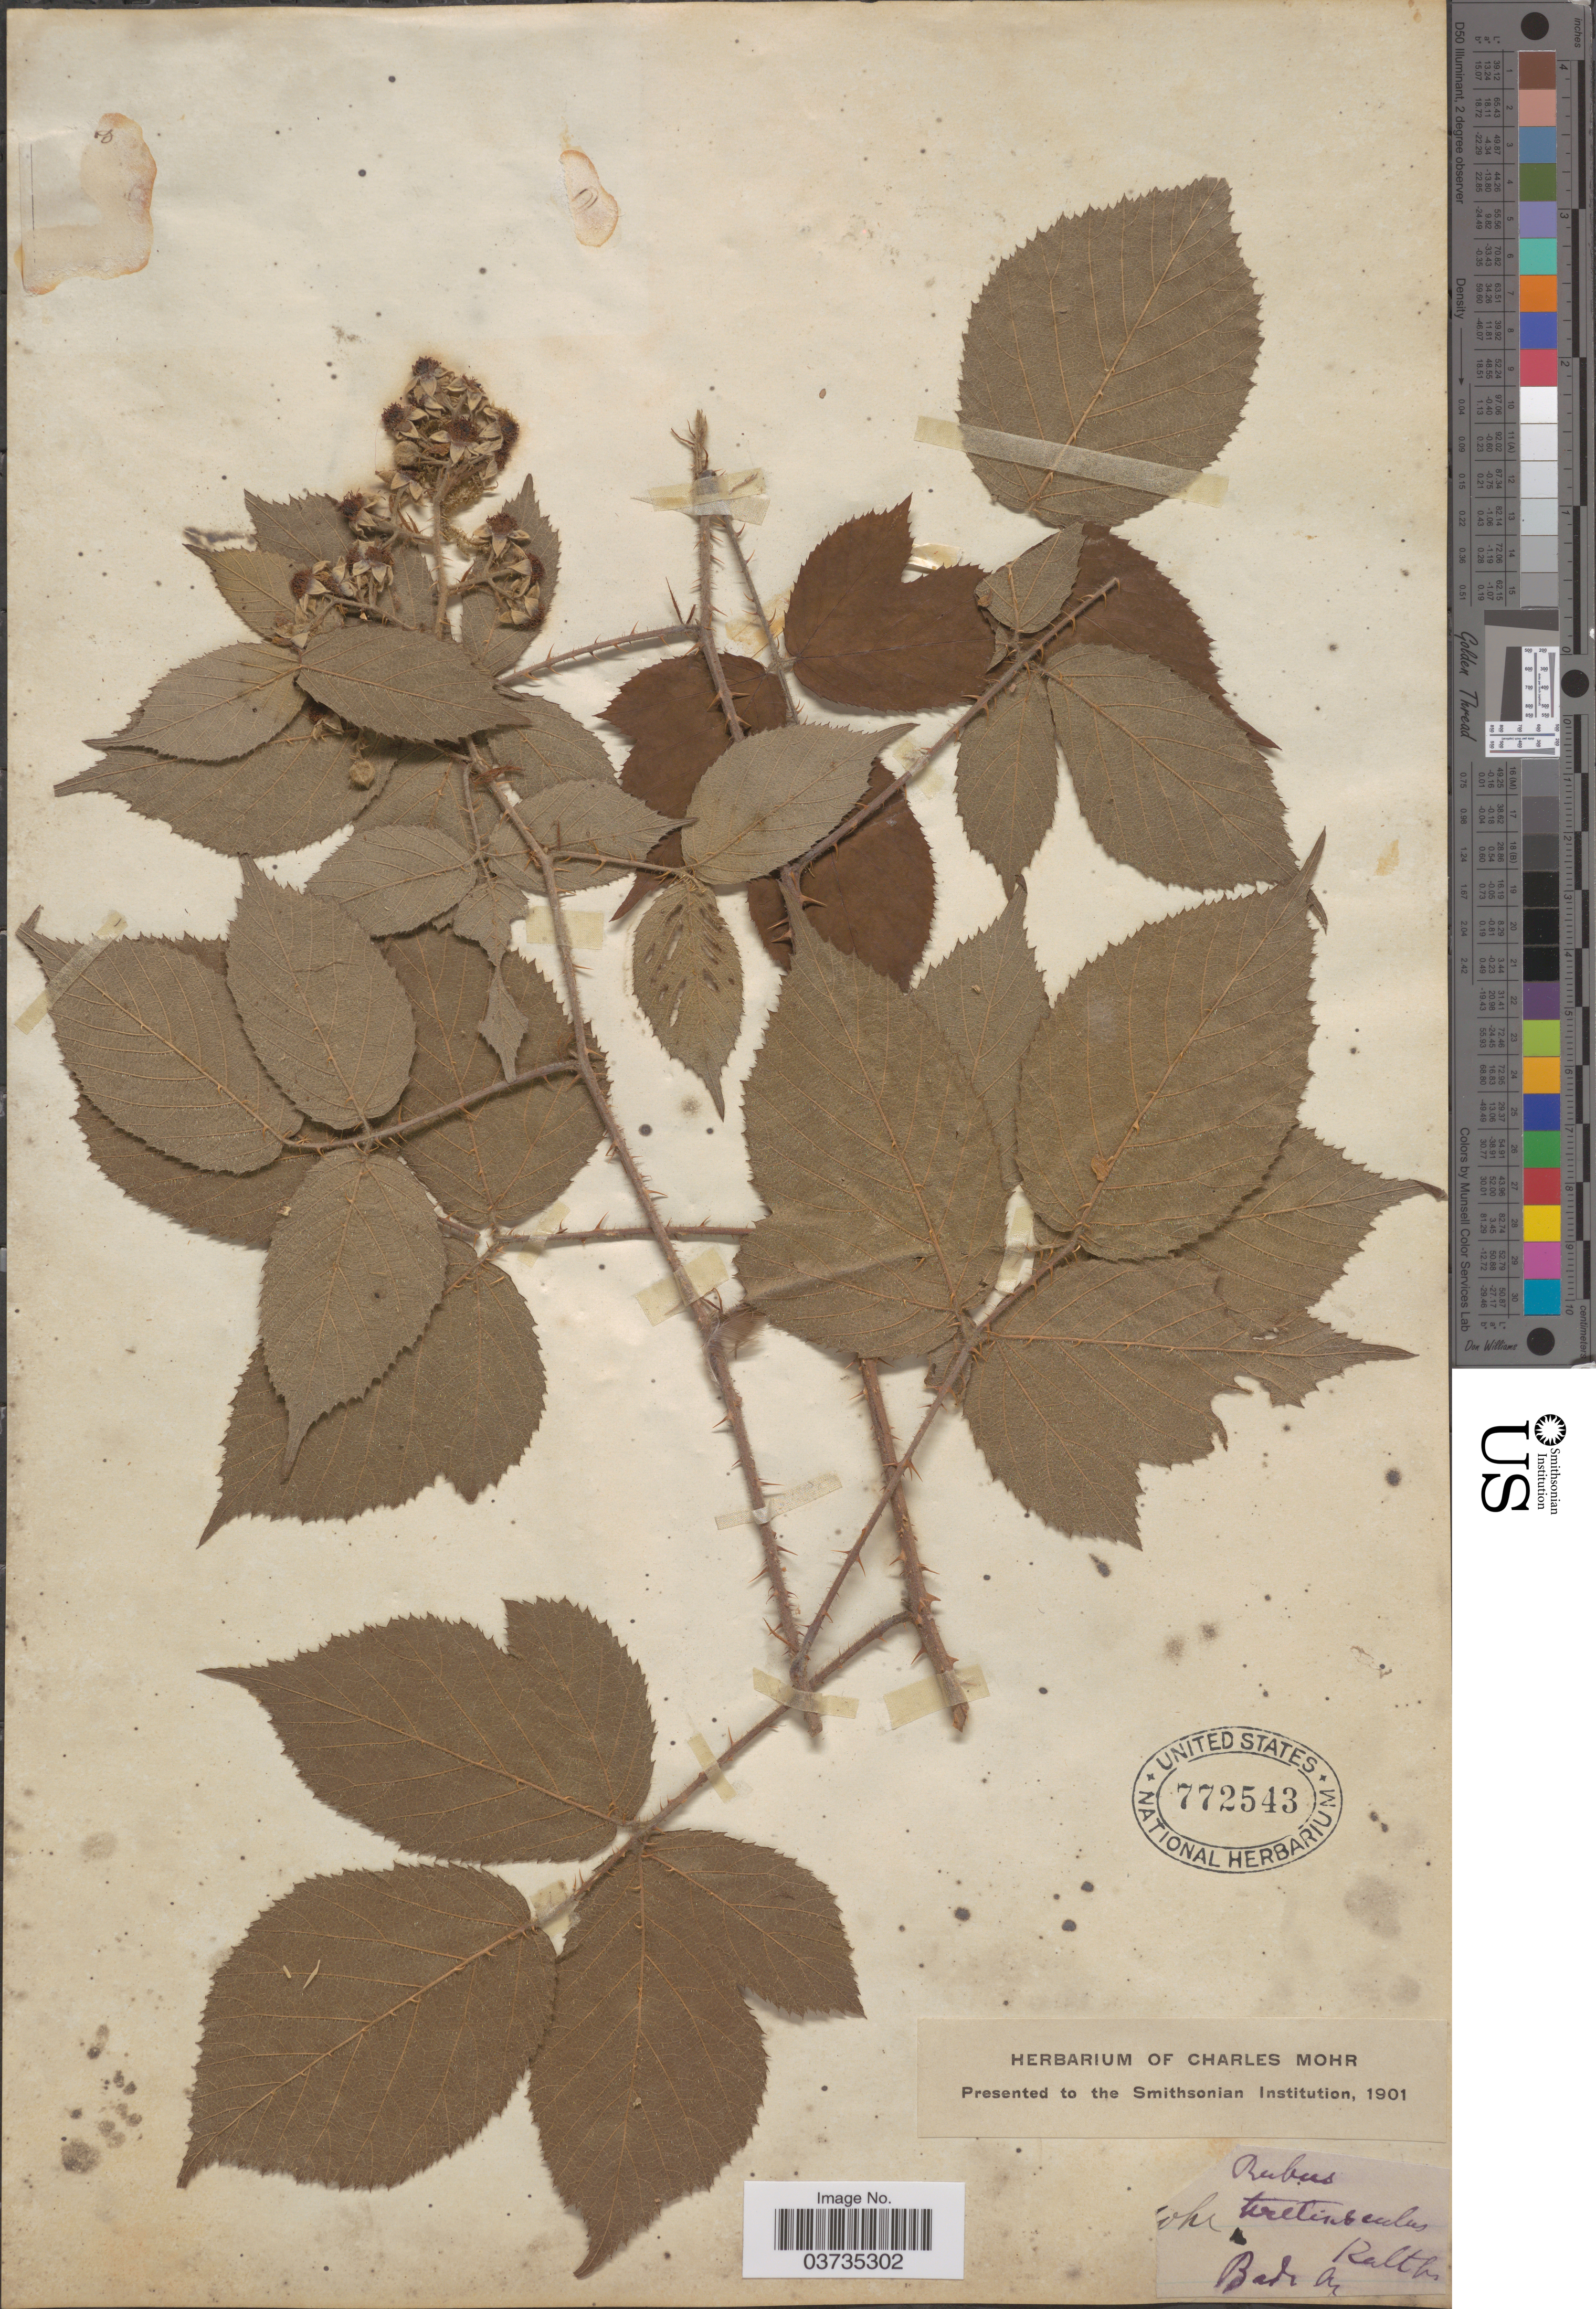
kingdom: Plantae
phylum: Tracheophyta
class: Magnoliopsida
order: Rosales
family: Rosaceae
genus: Rubus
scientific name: Rubus teretiusculus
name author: Kaltenb.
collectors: ex herb. Charles Mohr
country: Germany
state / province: Baden-Württemberg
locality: Baden.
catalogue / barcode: US 772543